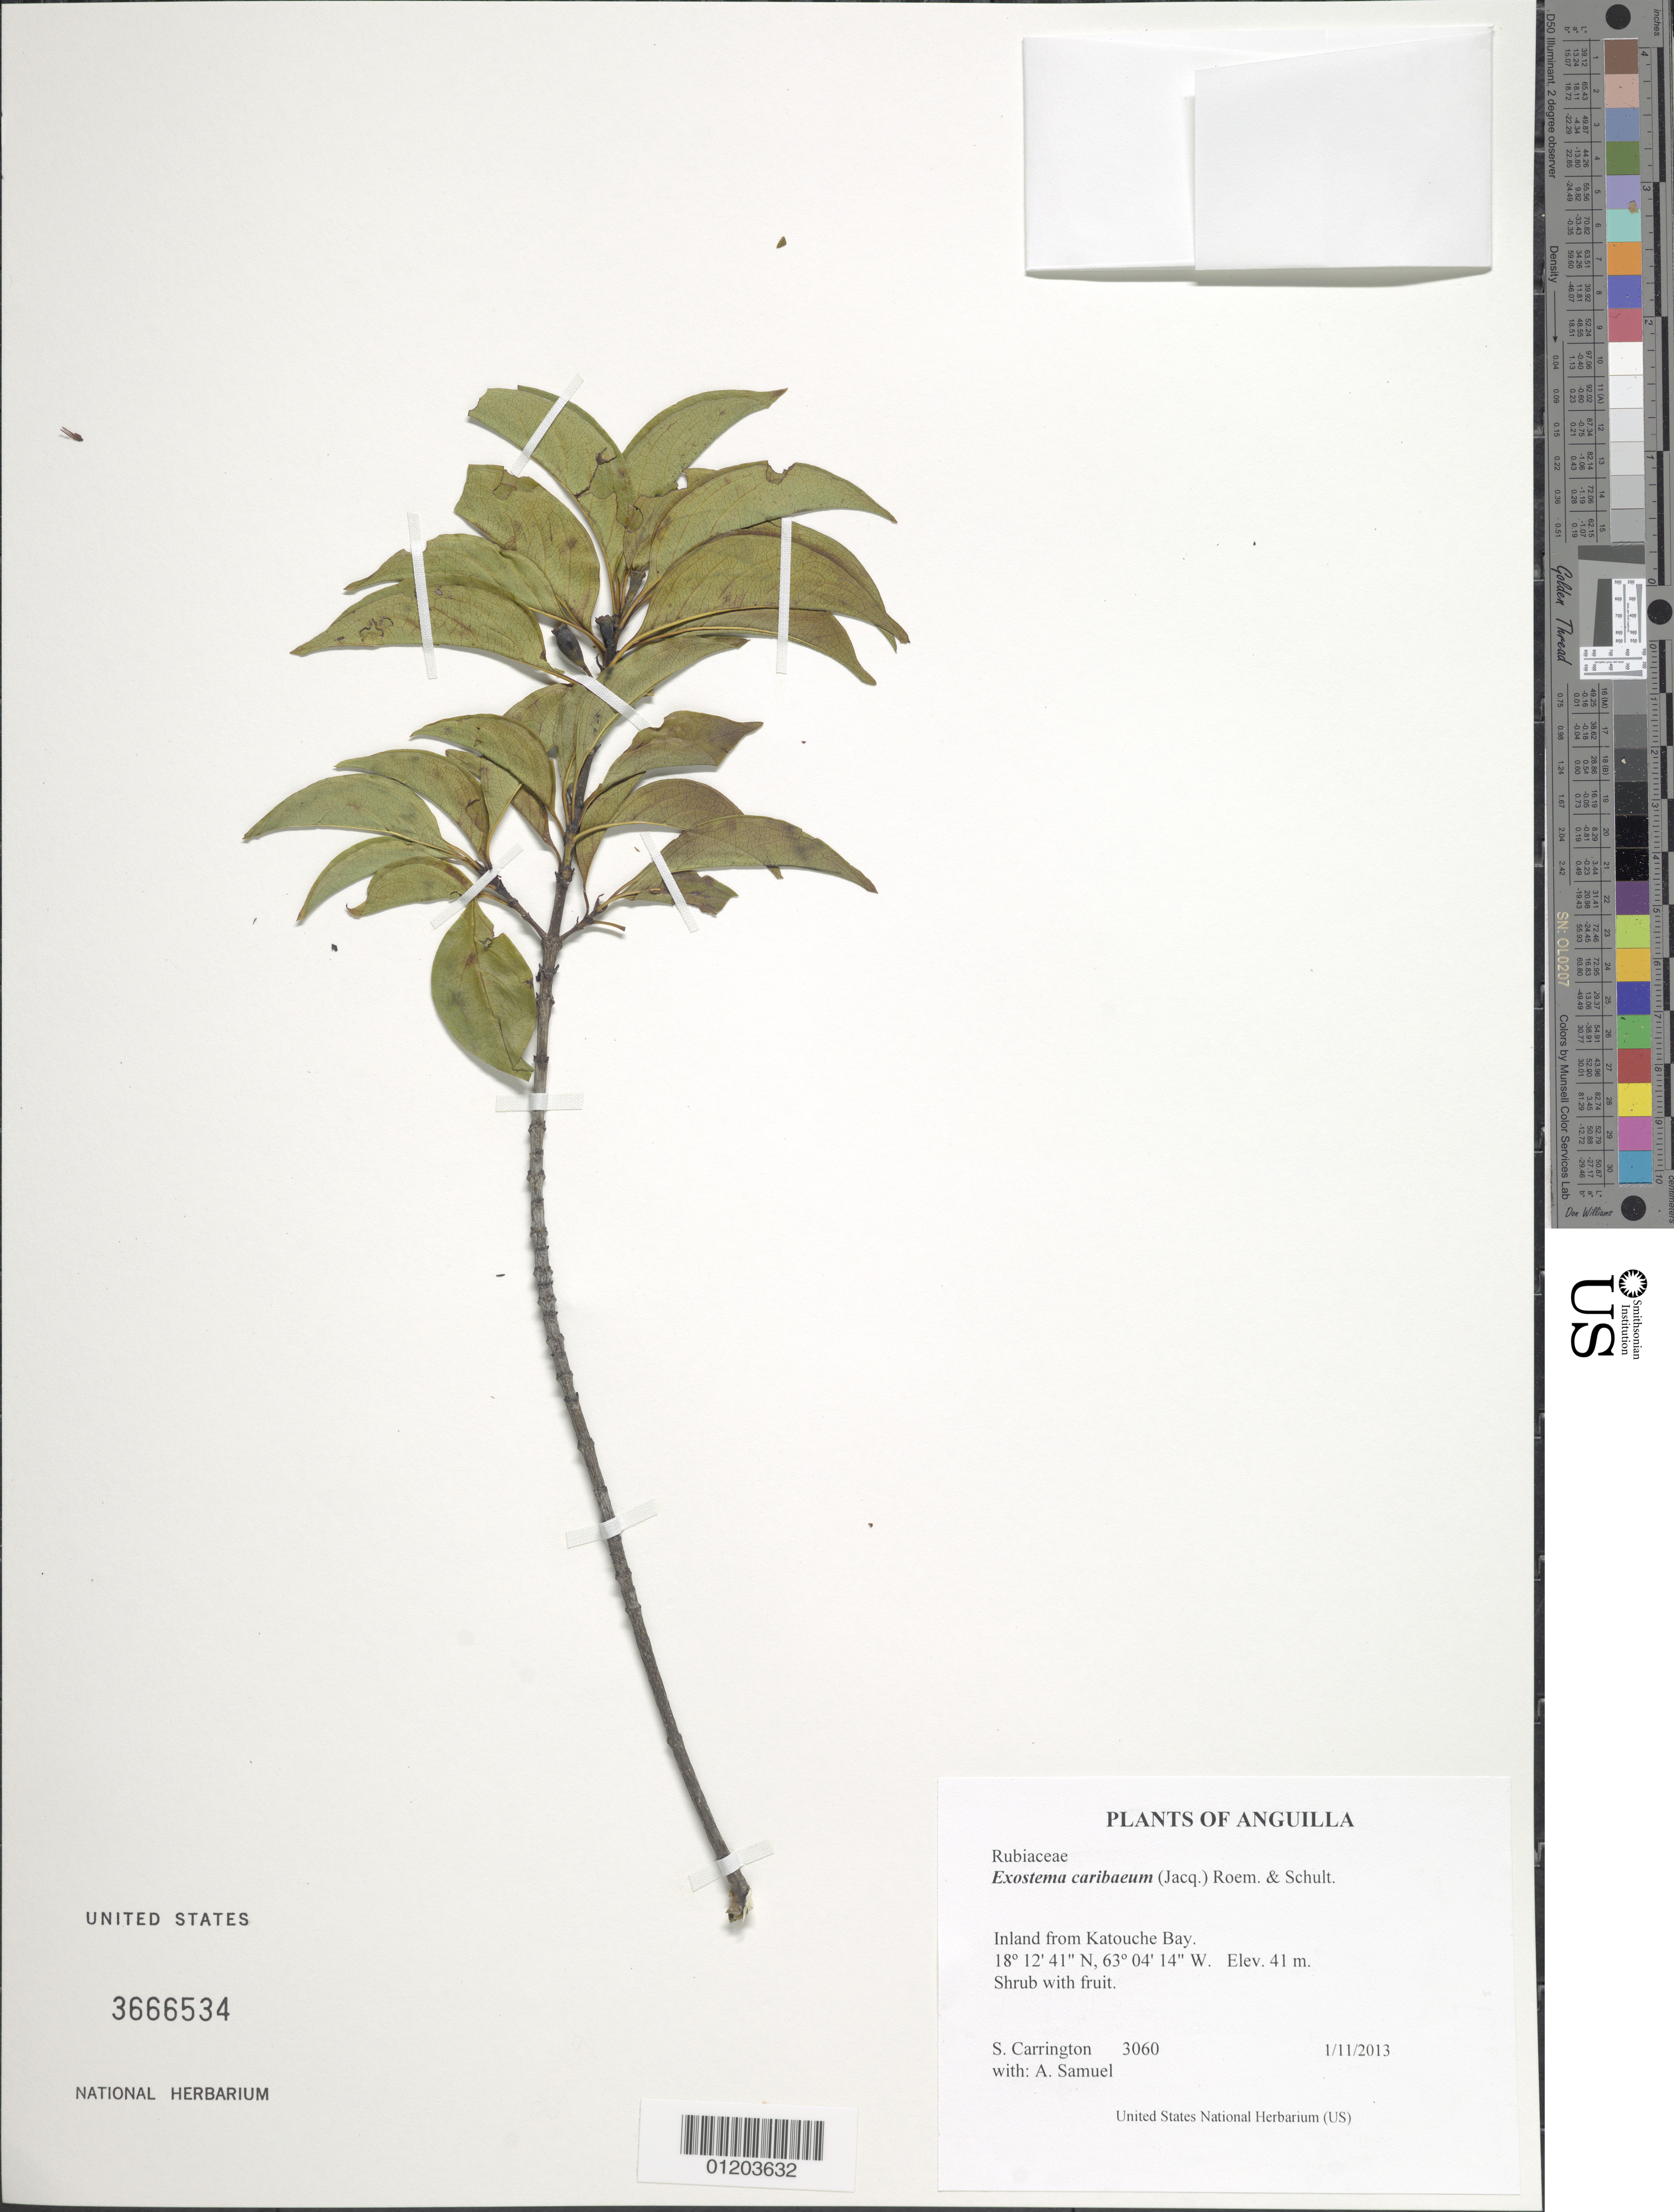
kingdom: Plantae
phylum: Tracheophyta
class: Magnoliopsida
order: Gentianales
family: Rubiaceae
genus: Exostema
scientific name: Exostema caribaeum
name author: (Jacq.) Roem. & Schult.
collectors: C. M. S. Carrington & A. Samuel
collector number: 3060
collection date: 2013-01-11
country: Anguilla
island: Anguilla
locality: Katouche Bay, inland.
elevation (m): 41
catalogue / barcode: US 3666534